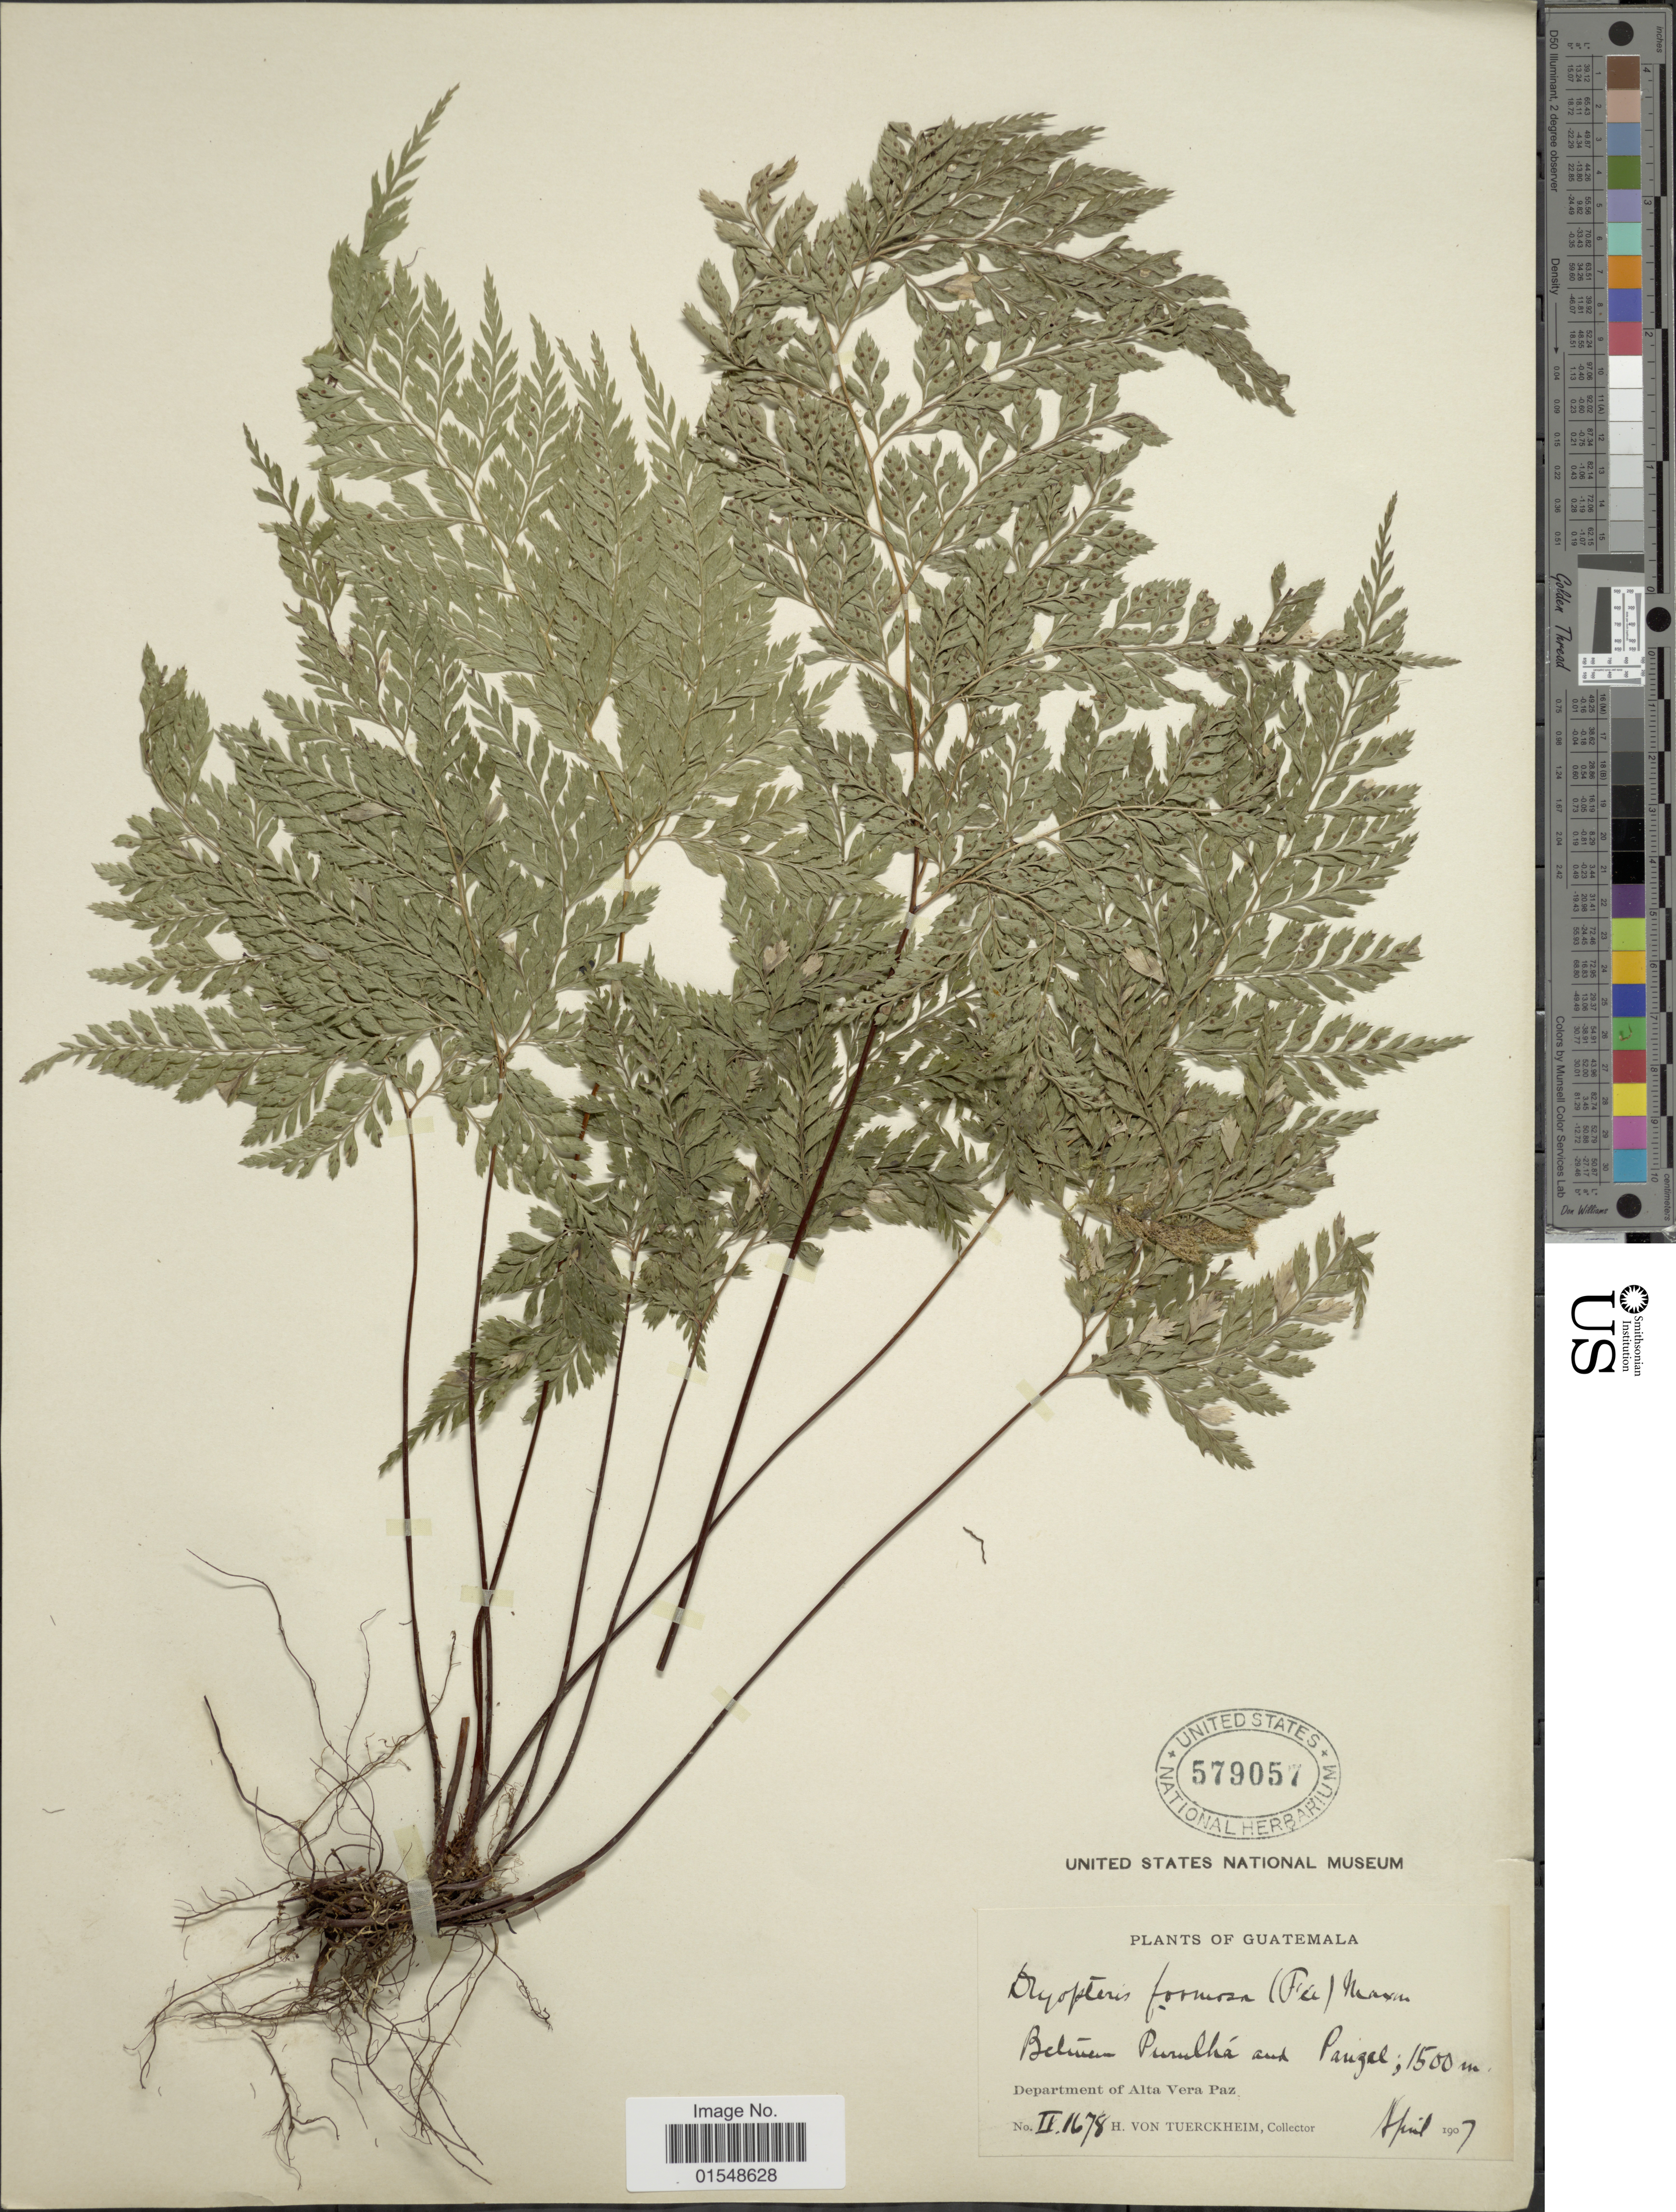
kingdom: Plantae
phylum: Tracheophyta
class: Polypodiopsida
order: Polypodiales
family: Dryopteridaceae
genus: Arachniodes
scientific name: Arachniodes denticulata var. jucunda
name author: (Fée) Lellinger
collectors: H. von Türckheim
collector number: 21678 *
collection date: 1907-04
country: Guatemala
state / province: Alta Verapaz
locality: Between Purulhá and Panzal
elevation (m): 1500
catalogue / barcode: US 579057